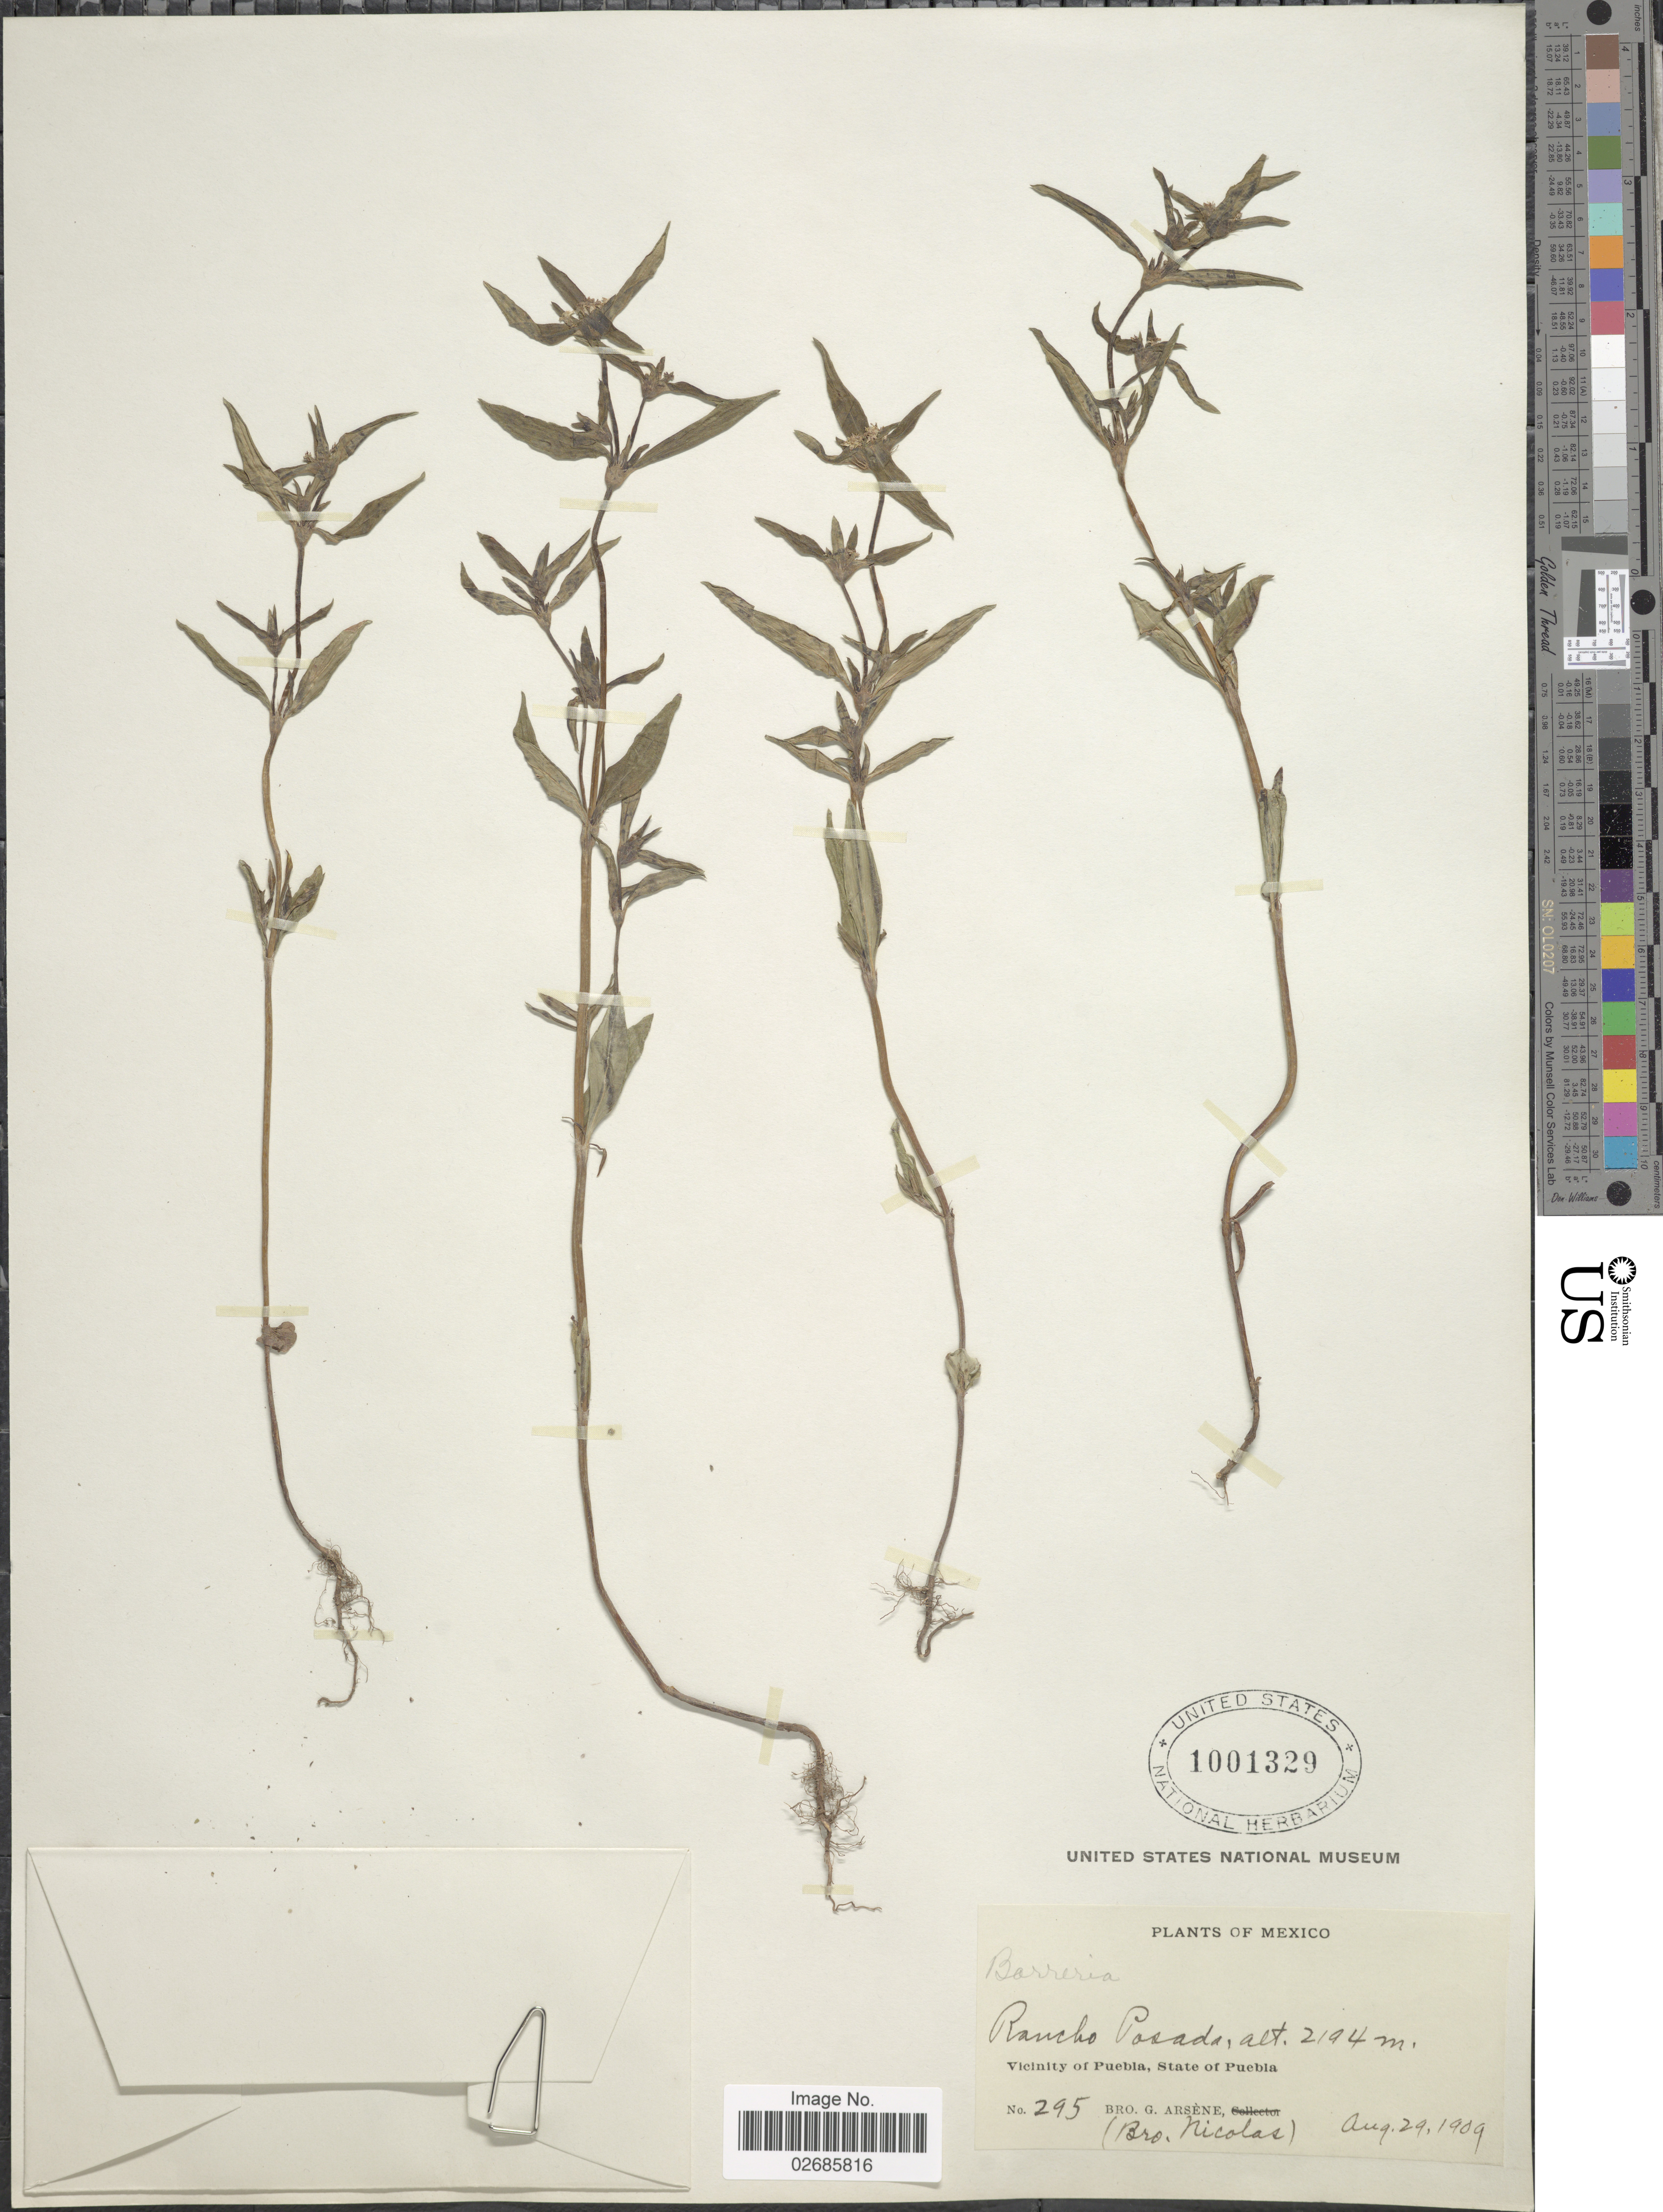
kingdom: Plantae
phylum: Tracheophyta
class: Magnoliopsida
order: Gentianales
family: Rubiaceae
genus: Borreria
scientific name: Borreria sp.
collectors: Bro. G. Arsène & Bro. Nicolas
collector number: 295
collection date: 1909-08-29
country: Mexico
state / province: Puebla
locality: Rancho Posada, Vicinity of Puebla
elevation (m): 2194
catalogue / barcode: US 1001329